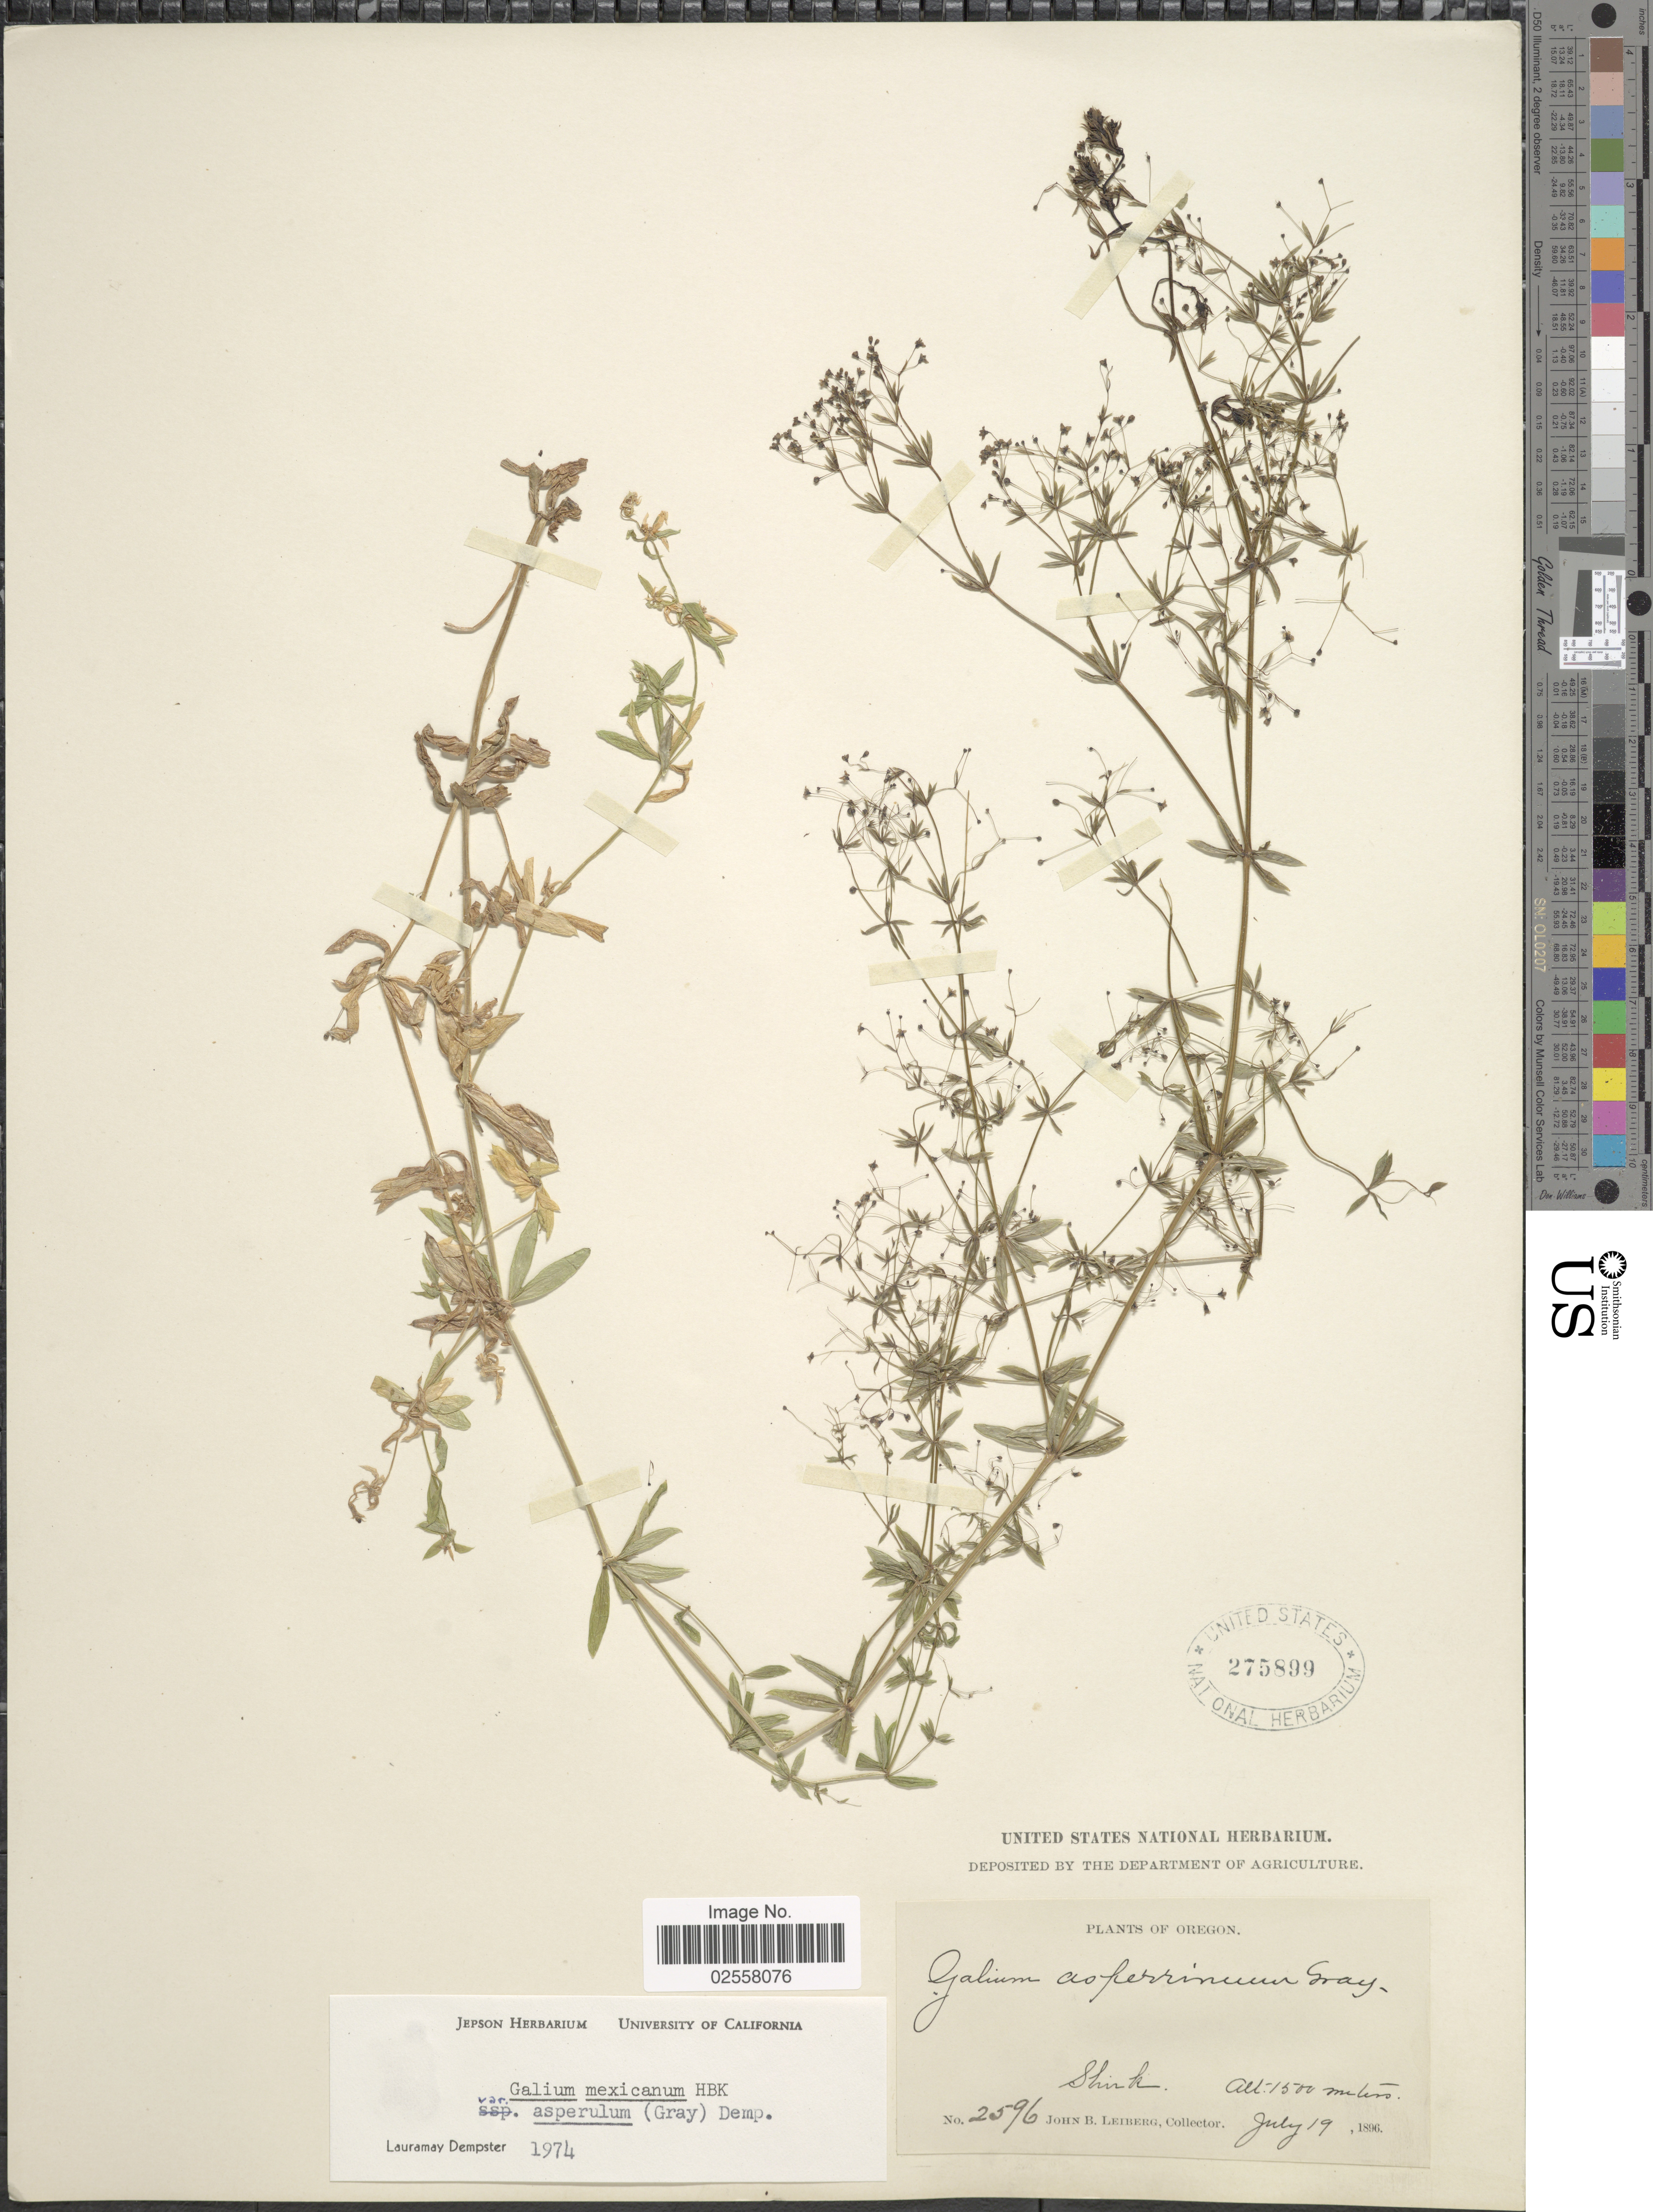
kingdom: Plantae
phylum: Tracheophyta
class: Magnoliopsida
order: Gentianales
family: Rubiaceae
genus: Galium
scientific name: Galium mexicanum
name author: Kunth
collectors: J. B. Leiberg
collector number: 2596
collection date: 1896-07-19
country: United States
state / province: Oregon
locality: Shirk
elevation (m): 1500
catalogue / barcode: US 275899